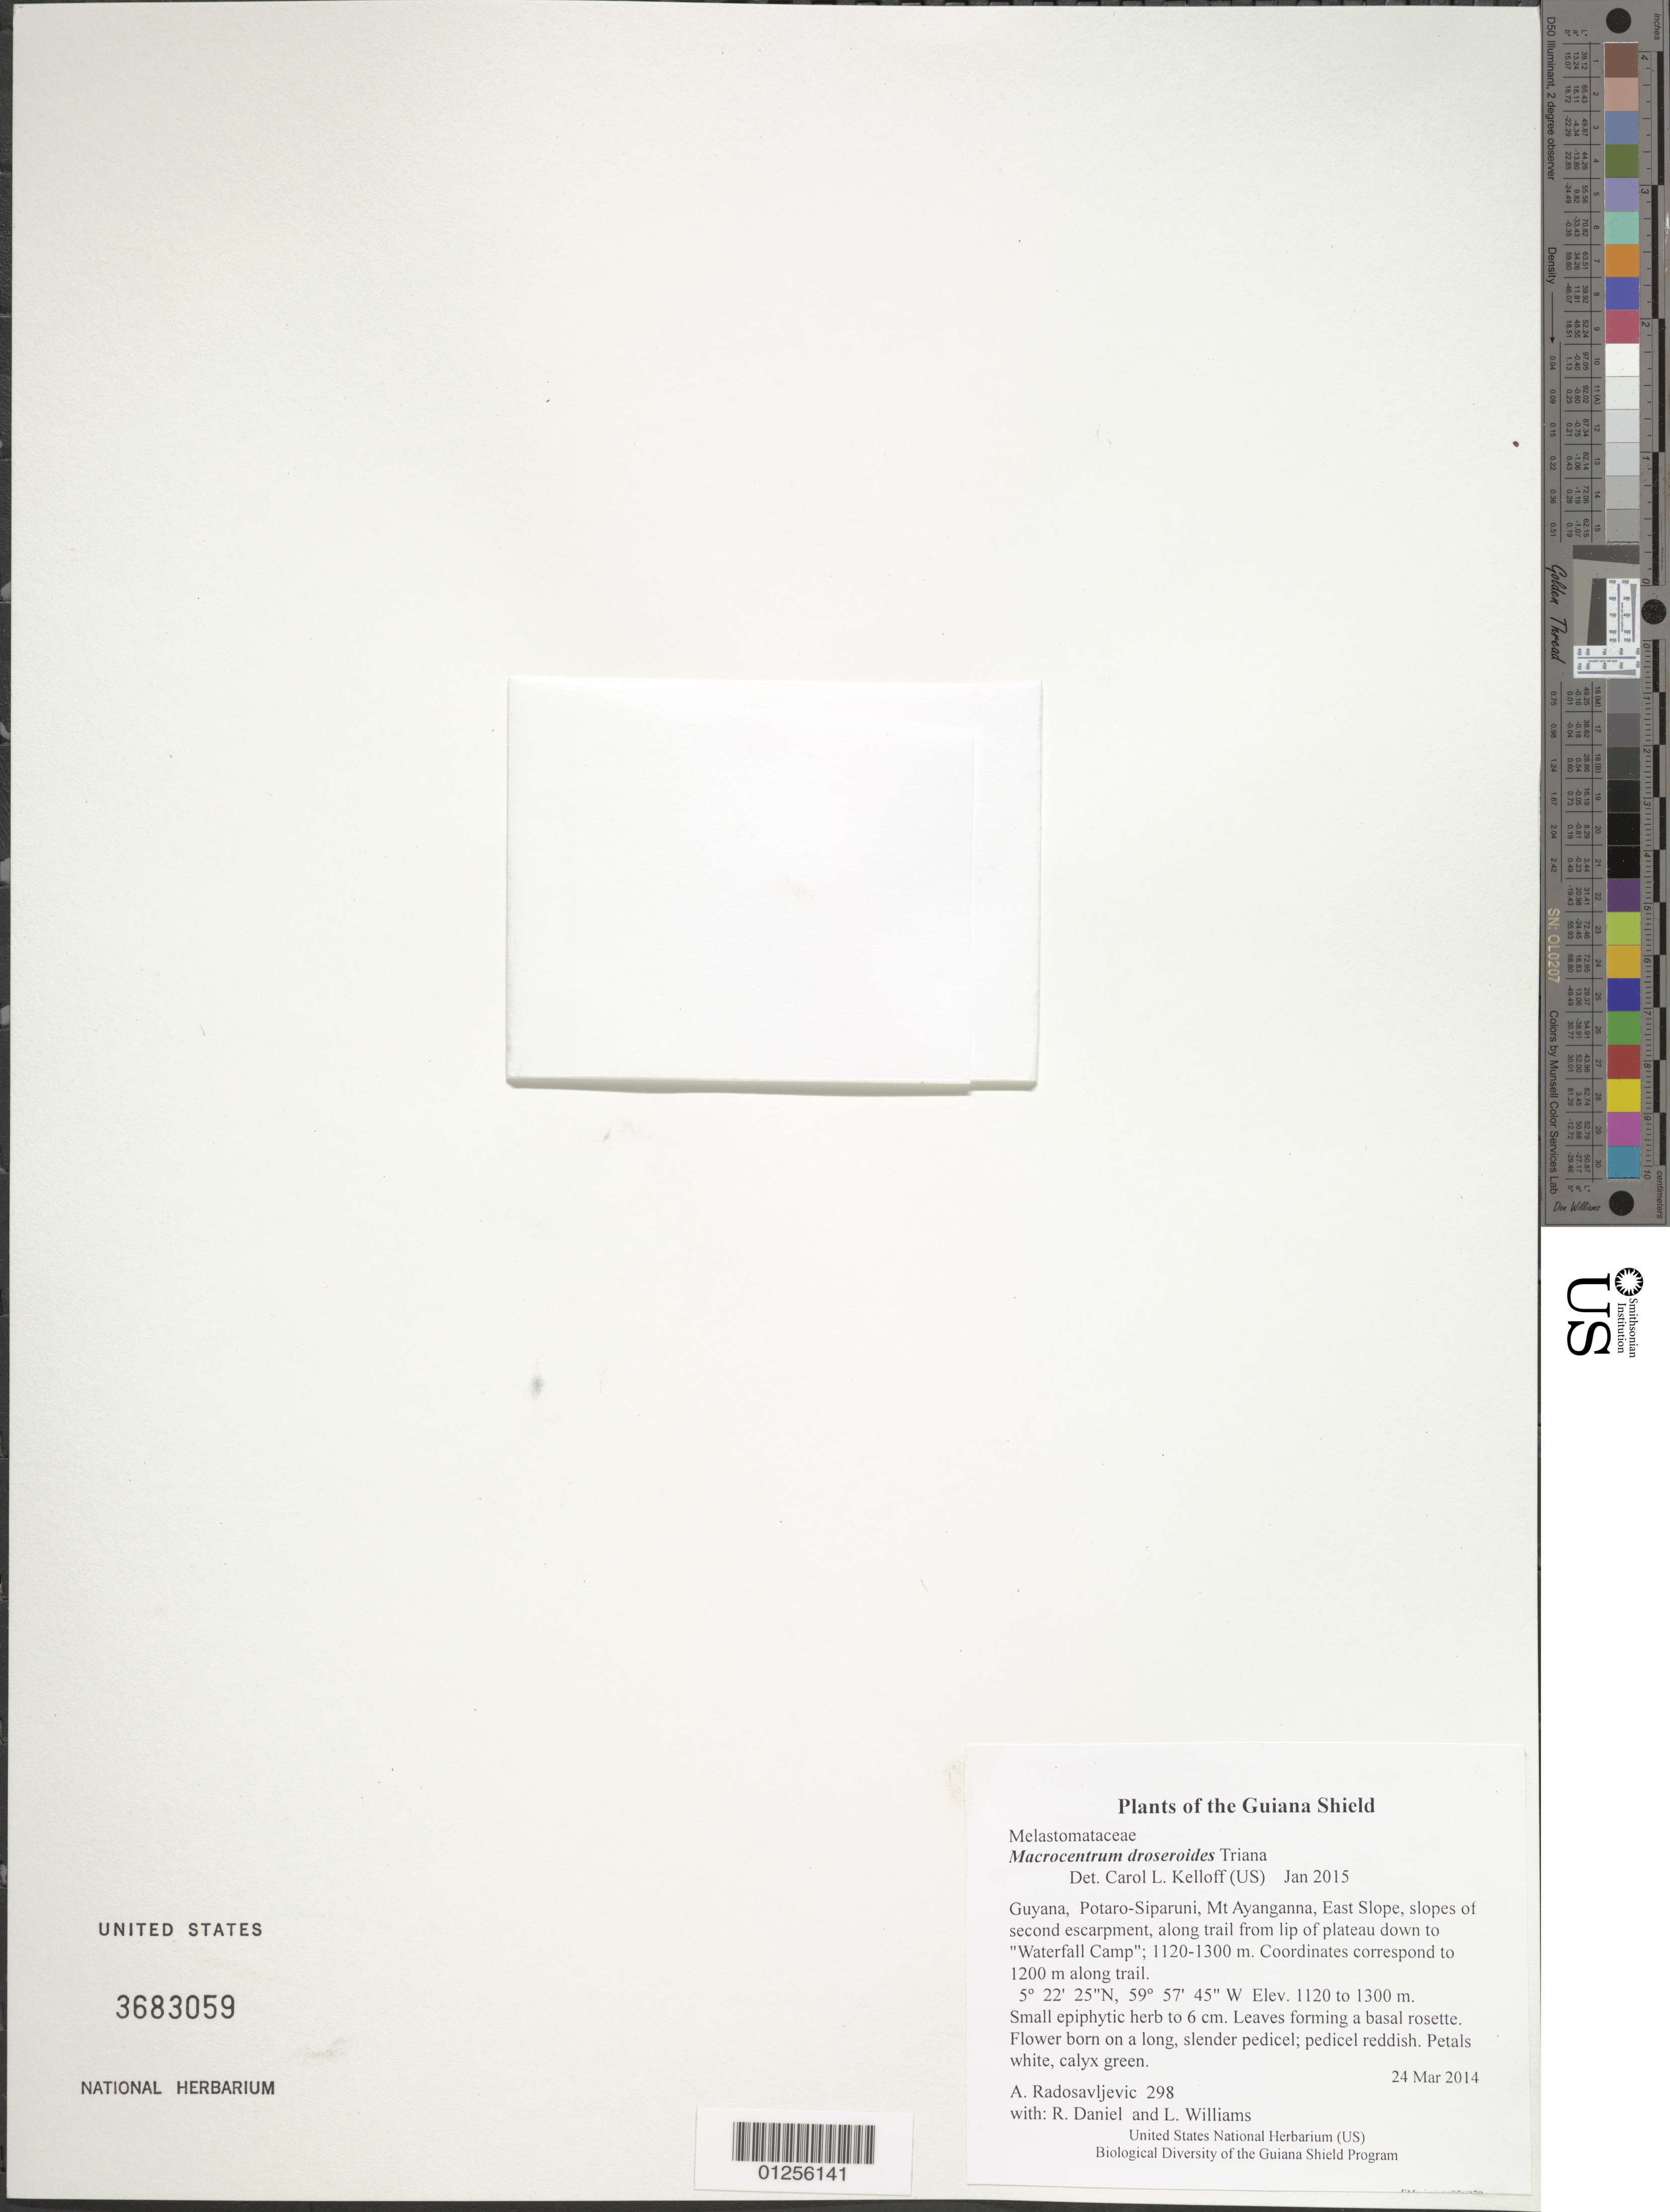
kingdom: Plantae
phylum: Tracheophyta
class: Magnoliopsida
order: Myrtales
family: Melastomataceae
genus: Macrocentrum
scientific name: Macrocentrum droseroides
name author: Triana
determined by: Kelloff, Carol L., (US), Smithsonian Institution - National Museum of Natural History (UNITED STATES)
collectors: A. Radosavljevic, R. Daniel & L. Williams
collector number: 298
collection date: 2014-03-24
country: Guyana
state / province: Potaro-Siparuni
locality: Mt Ayanganna, East Slope, slopes of second escarpment, along trail from lip of plateau down to "Waterfall Camp"; 1120-1300 m. Coordinates correspond to 1200 m along trail.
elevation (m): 1120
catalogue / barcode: US 3683059